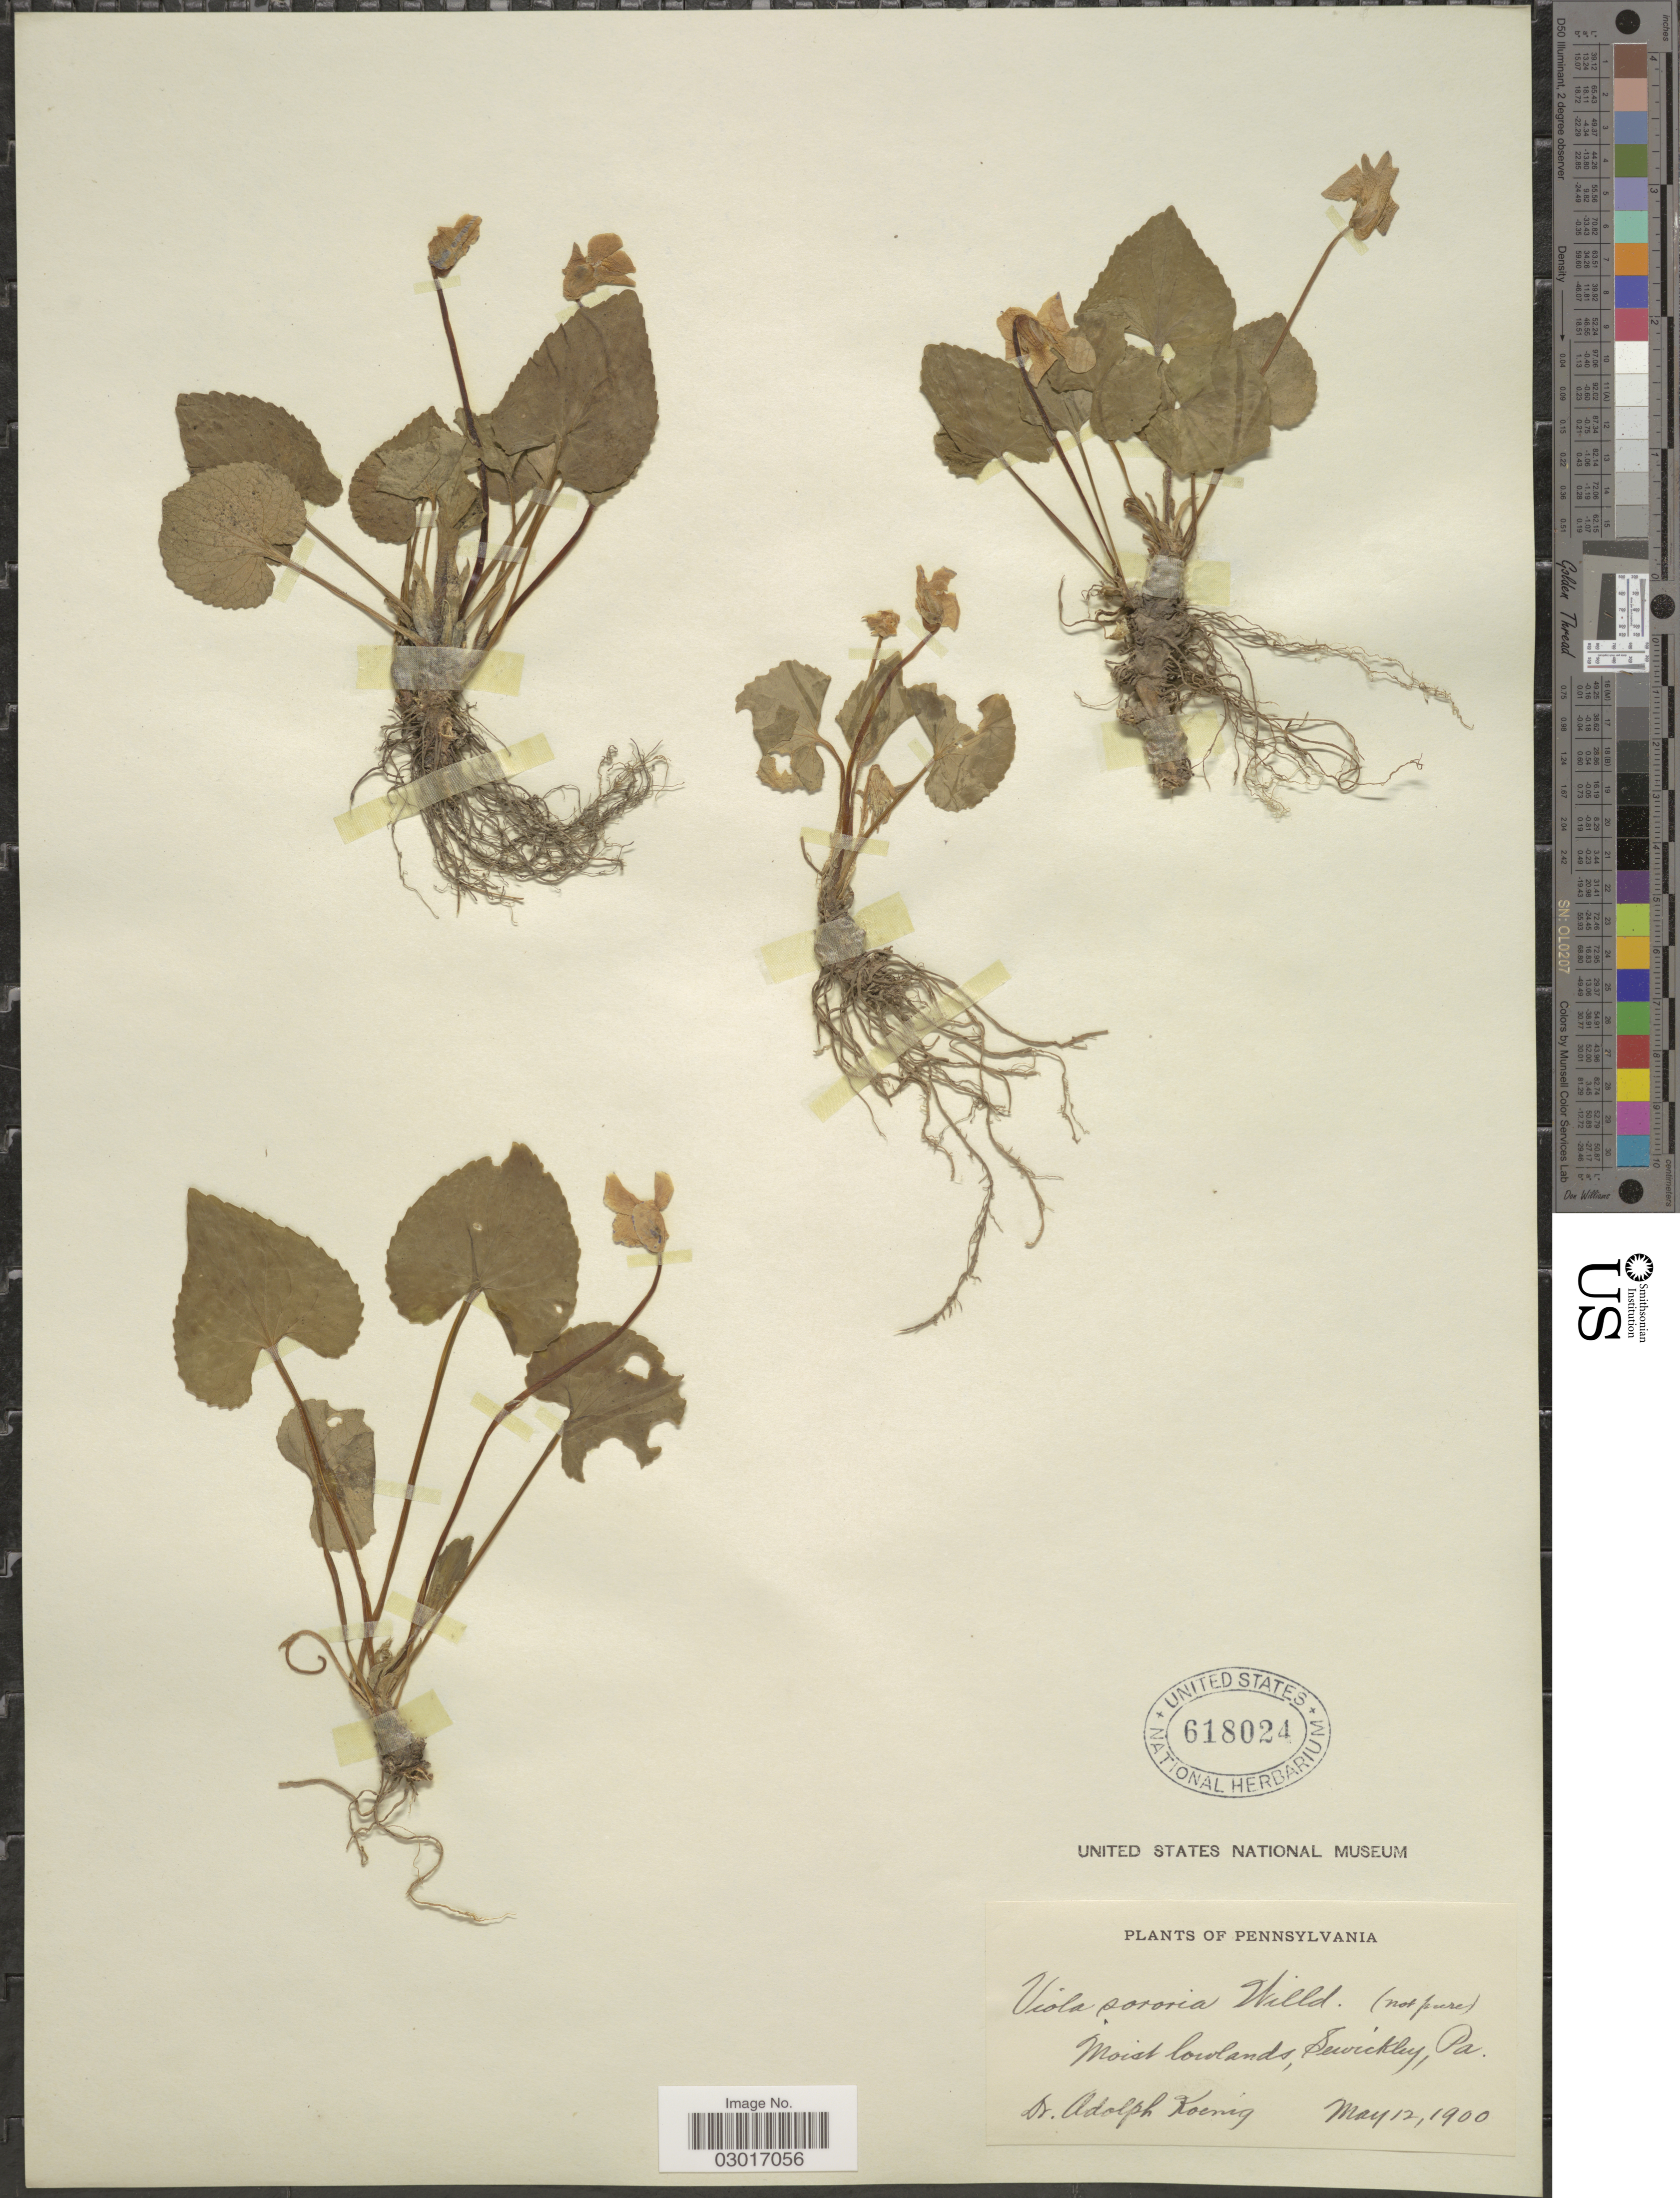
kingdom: Plantae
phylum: Tracheophyta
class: Magnoliopsida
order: Malpighiales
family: Violaceae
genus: Viola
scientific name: Viola sororia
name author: Willd.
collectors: A. Koenig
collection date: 1900-05-12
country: United States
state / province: Pennsylvania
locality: Moist lowlands, Sewickley.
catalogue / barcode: US 618024